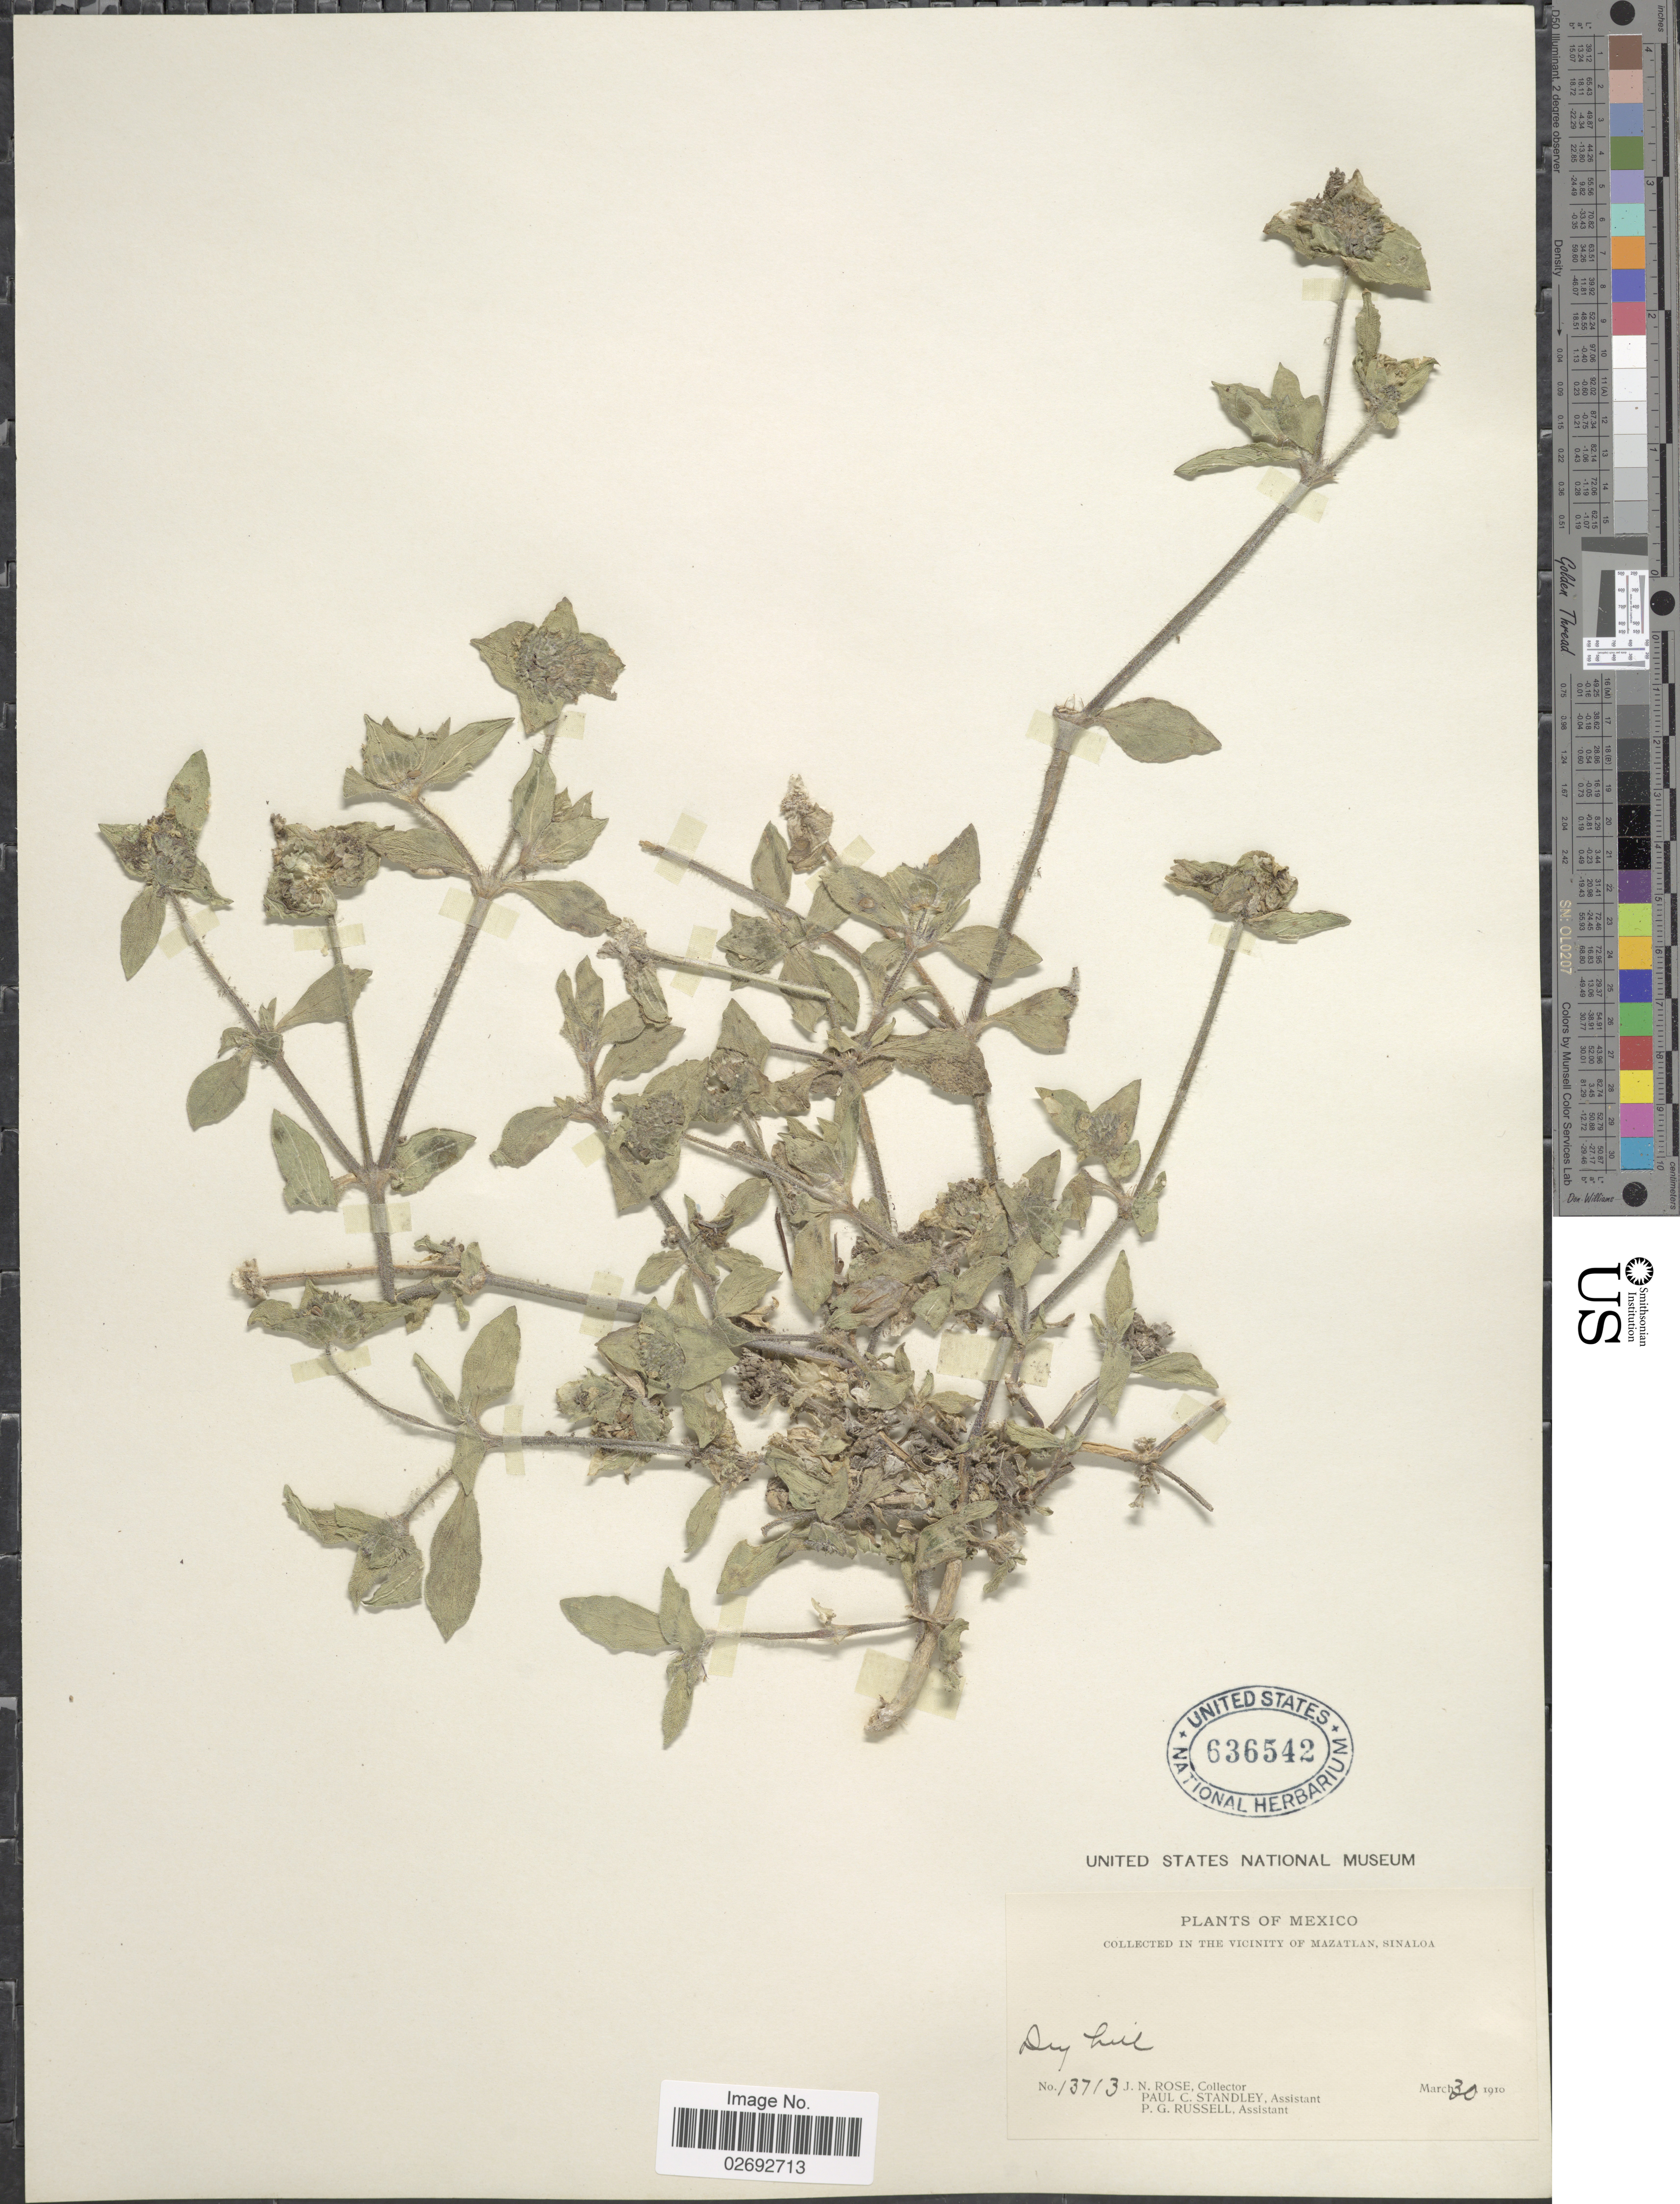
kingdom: Plantae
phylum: Tracheophyta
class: Magnoliopsida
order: Gentianales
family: Rubiaceae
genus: Richardia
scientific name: Richardia scabra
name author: L.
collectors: J. N. Rose, P. C. Standley & P. G. Russell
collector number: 13713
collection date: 1910-03-30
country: Mexico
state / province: Sinaloa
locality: In the vicinity of Mazatlan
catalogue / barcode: US 636542